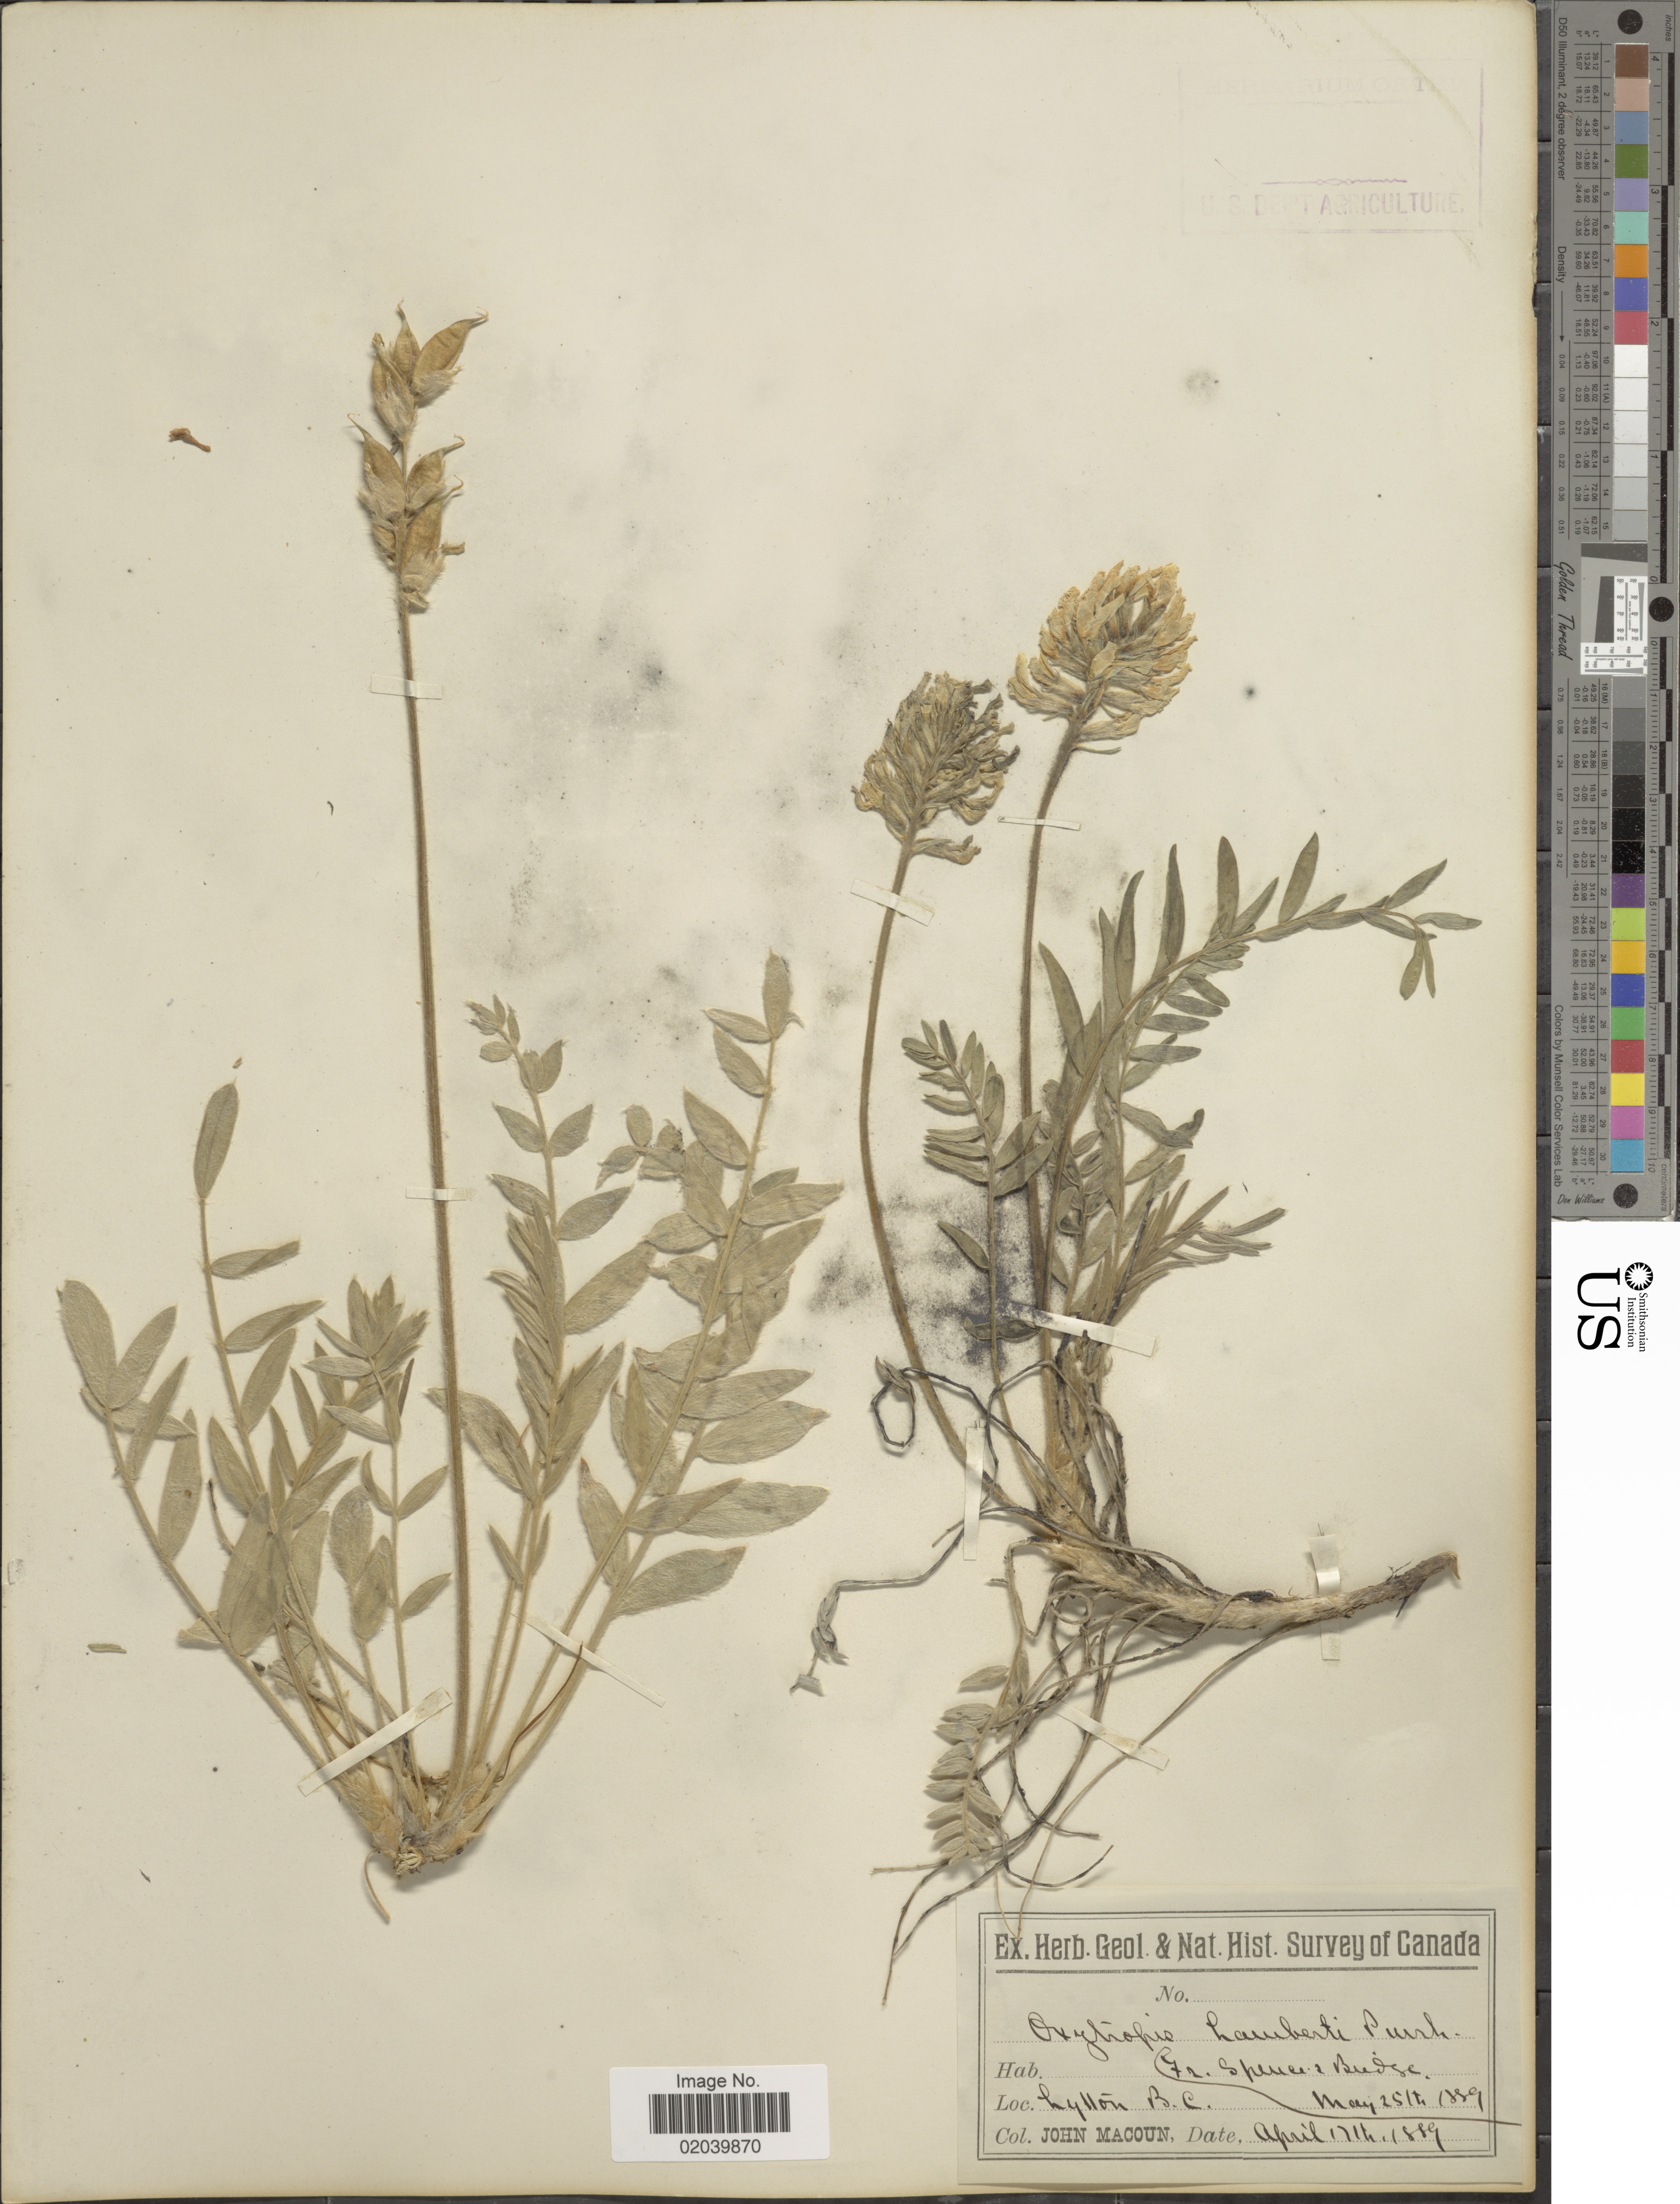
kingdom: Plantae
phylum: Tracheophyta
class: Magnoliopsida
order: Fabales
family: Fabaceae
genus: Oxytropis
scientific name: Oxytropis lambertii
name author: Pursh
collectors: J. Macoun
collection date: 1889-04-17/1889-05-25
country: Canada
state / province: British Columbia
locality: Fr. Spreuce's Bridge. Lyllon, B.C.